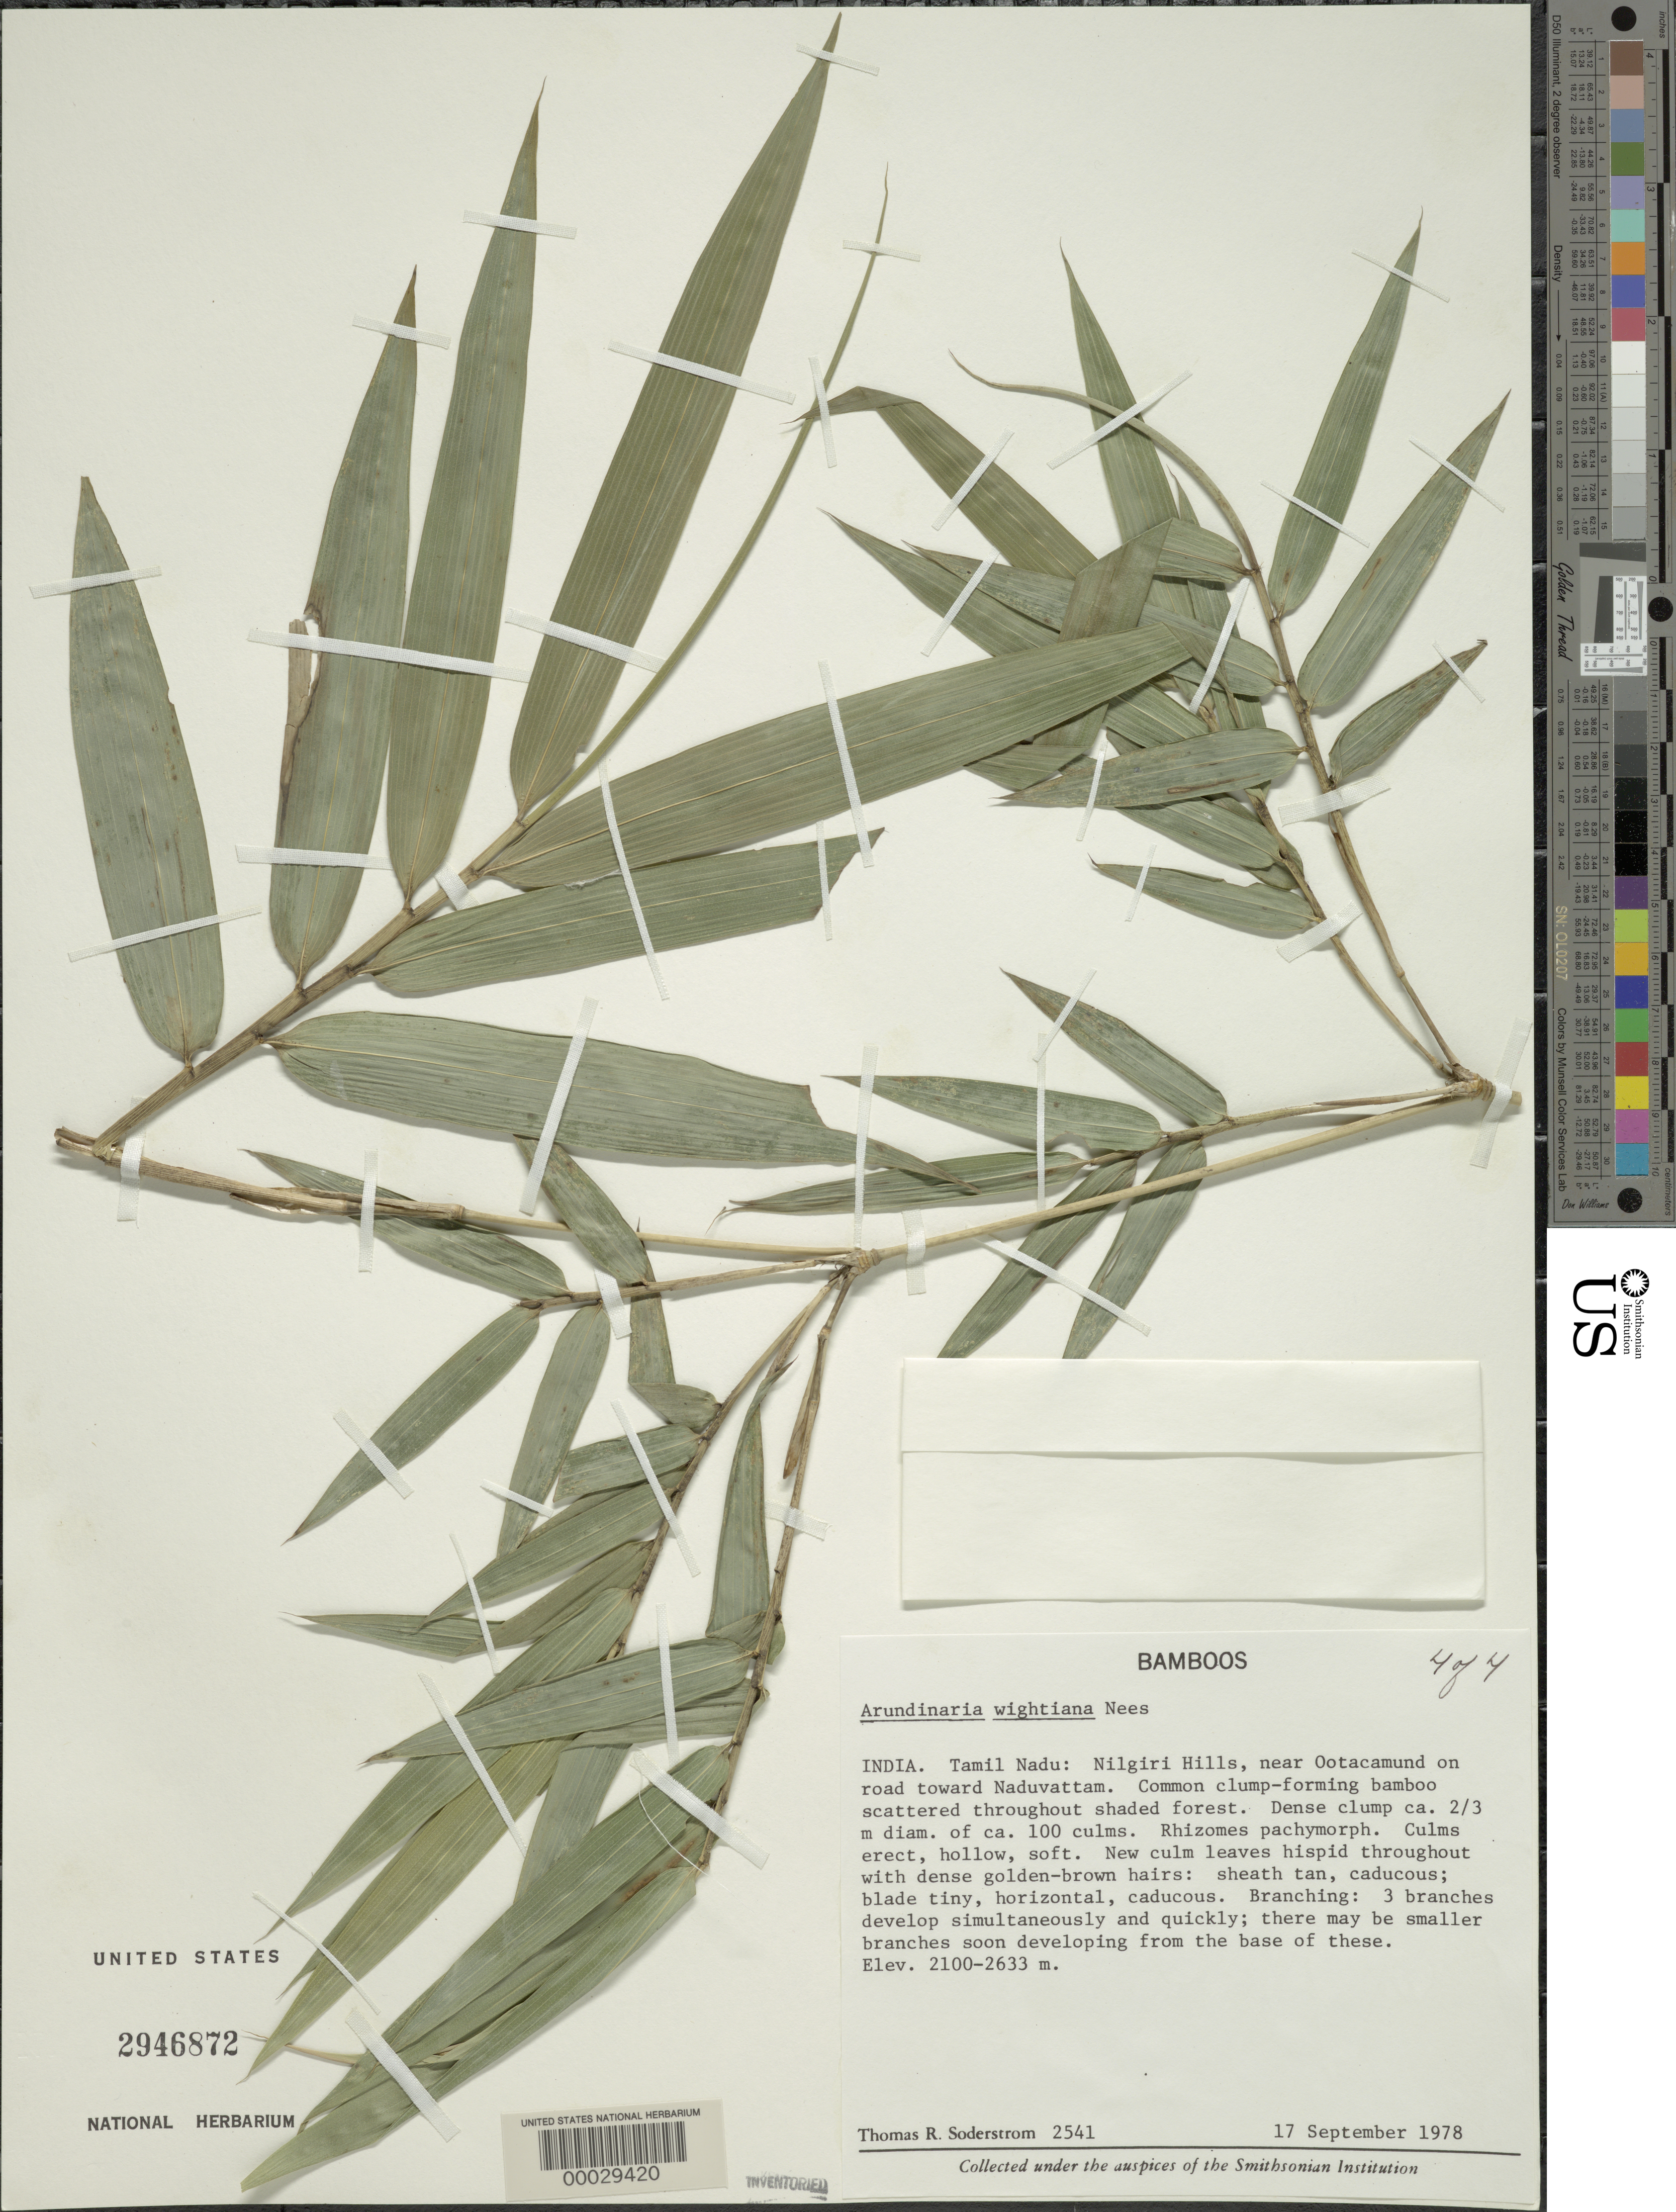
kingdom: Plantae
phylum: Tracheophyta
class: Liliopsida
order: Poales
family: Poaceae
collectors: T. R. Soderstrom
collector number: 2541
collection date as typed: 17 Sep 1978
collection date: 1978-09-17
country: India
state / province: Tamil Nadu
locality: Nilgiri hills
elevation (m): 2100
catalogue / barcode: US 2946872